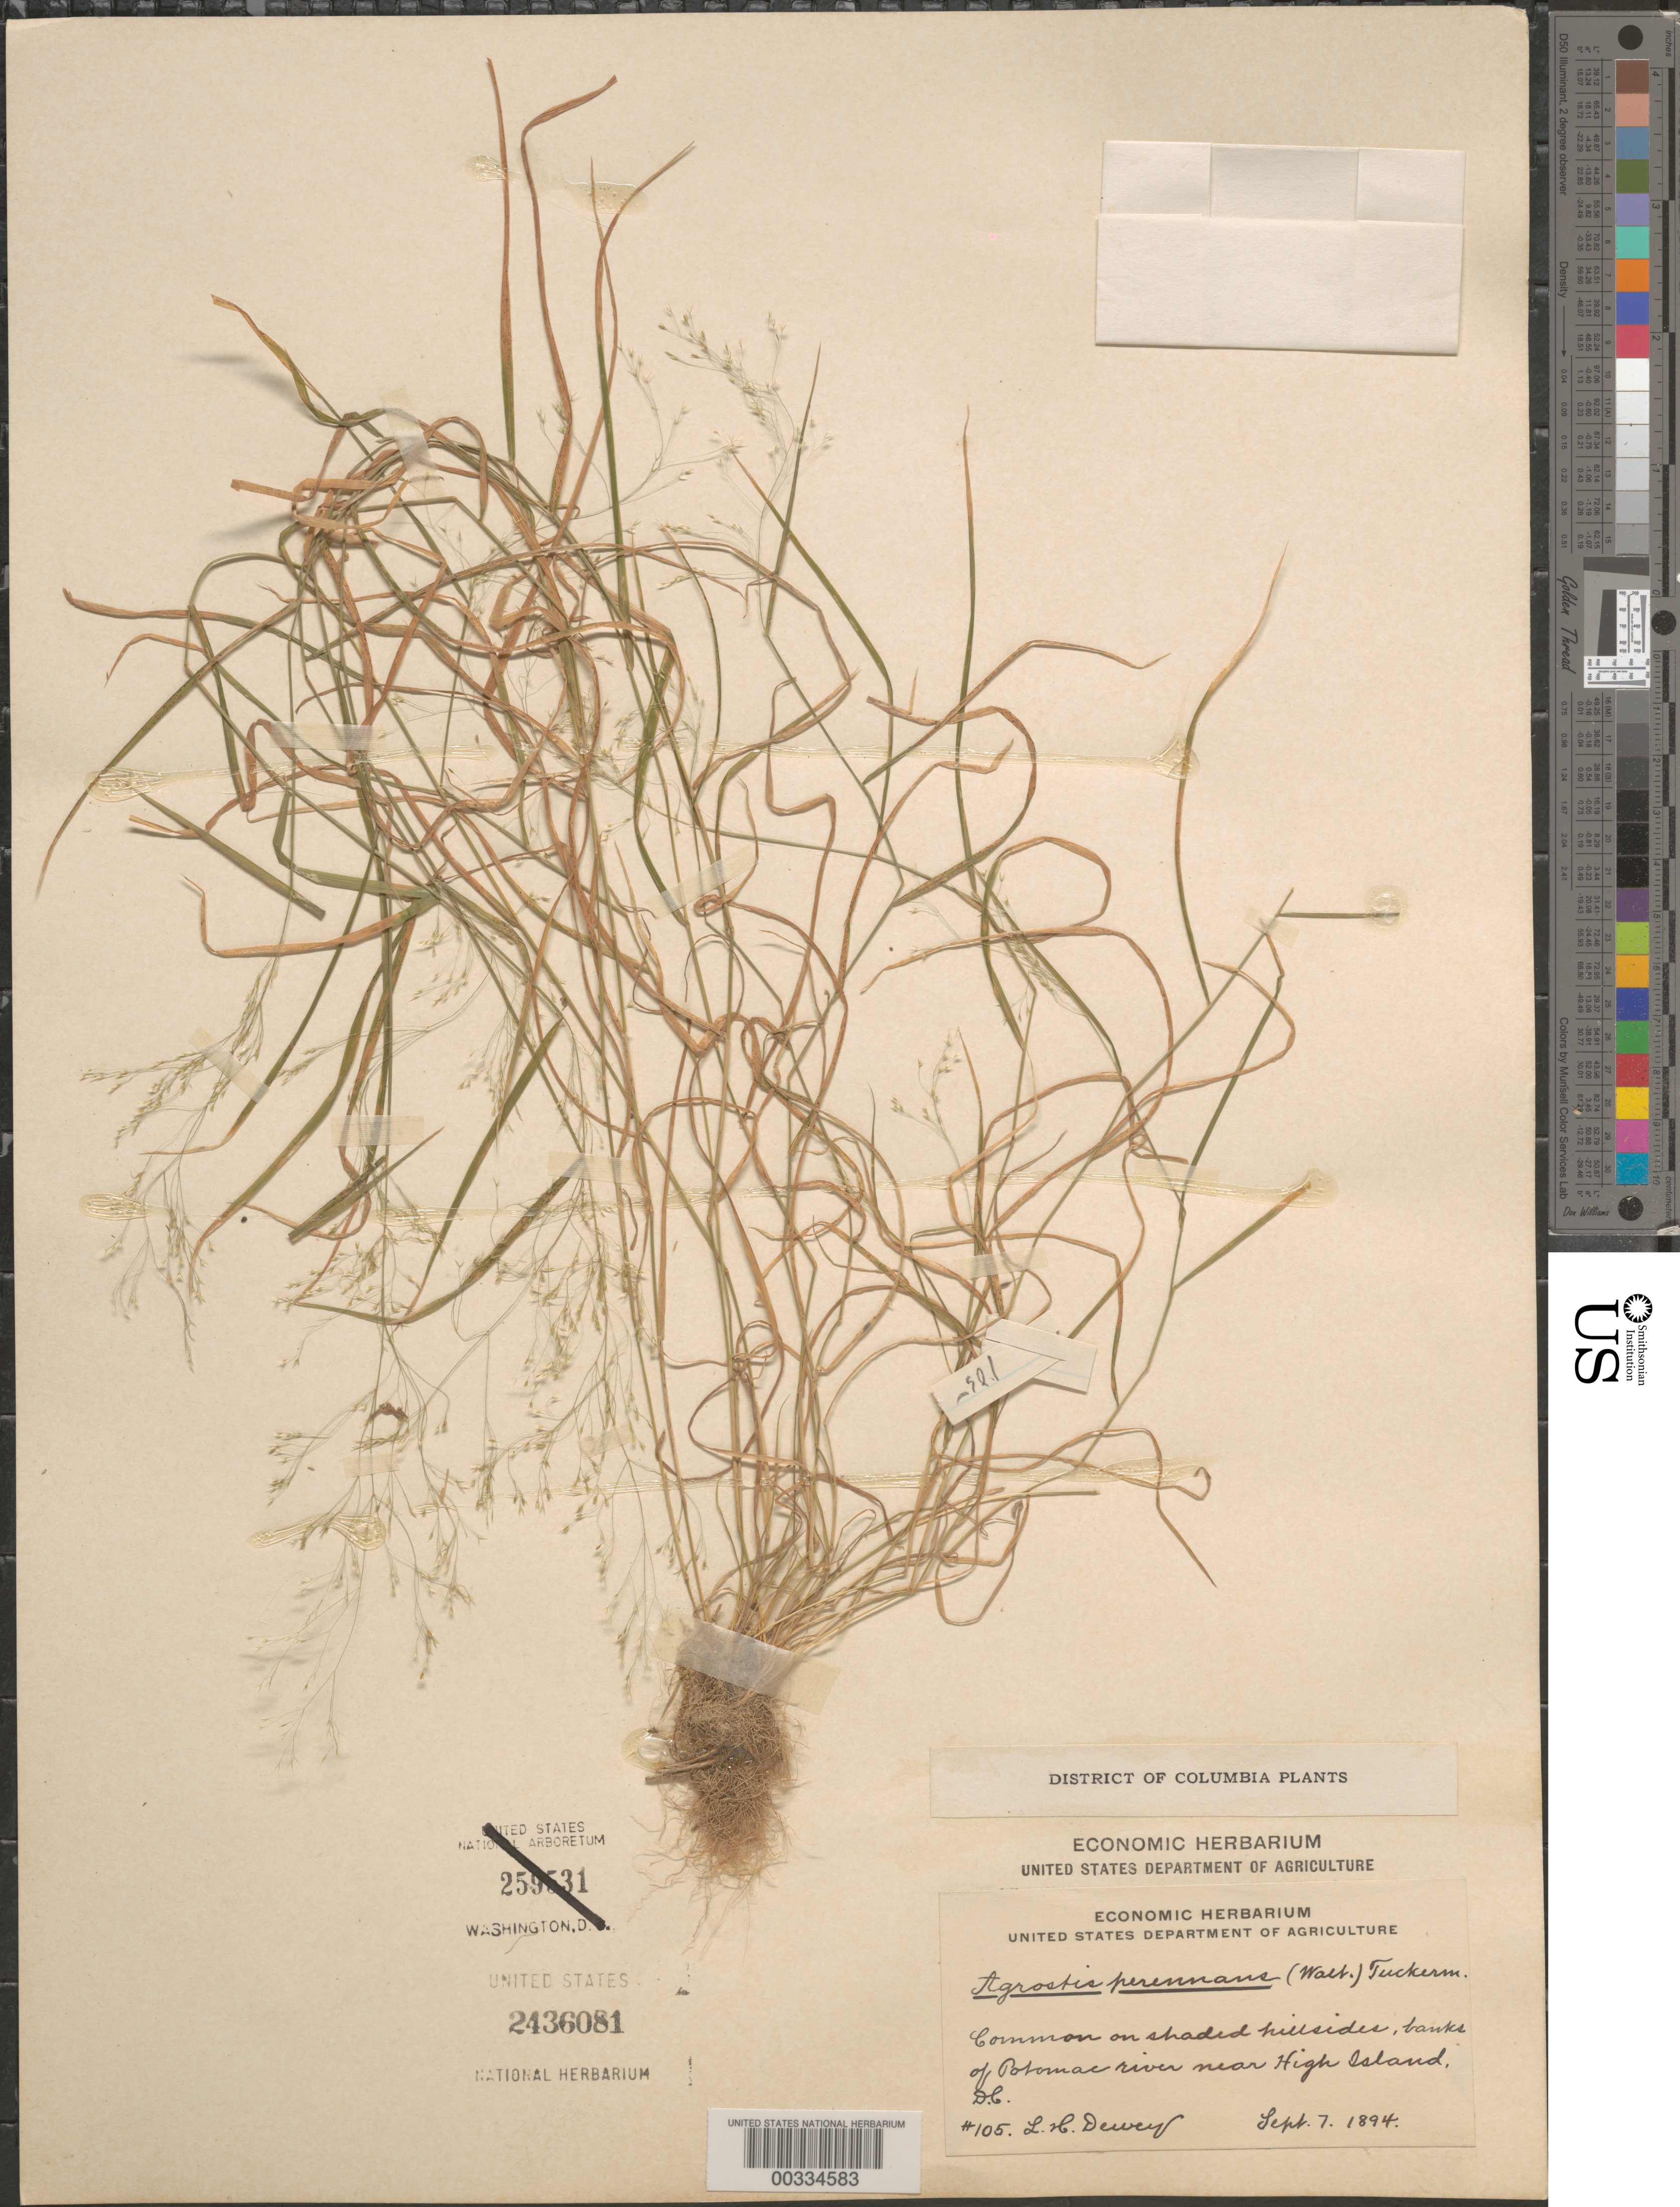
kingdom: Plantae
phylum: Tracheophyta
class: Liliopsida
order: Poales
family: Poaceae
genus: Agrostis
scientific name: Agrostis perennans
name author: (Walter) Tuck.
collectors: L. H. Dewey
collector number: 105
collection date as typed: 07 Sep 1894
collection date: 1894-09-07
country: United States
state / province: Maryland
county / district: Montgomery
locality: Potomac River near High Island C. & O. Canal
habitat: On shaded hillsidesand and banks of river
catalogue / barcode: US 2436081